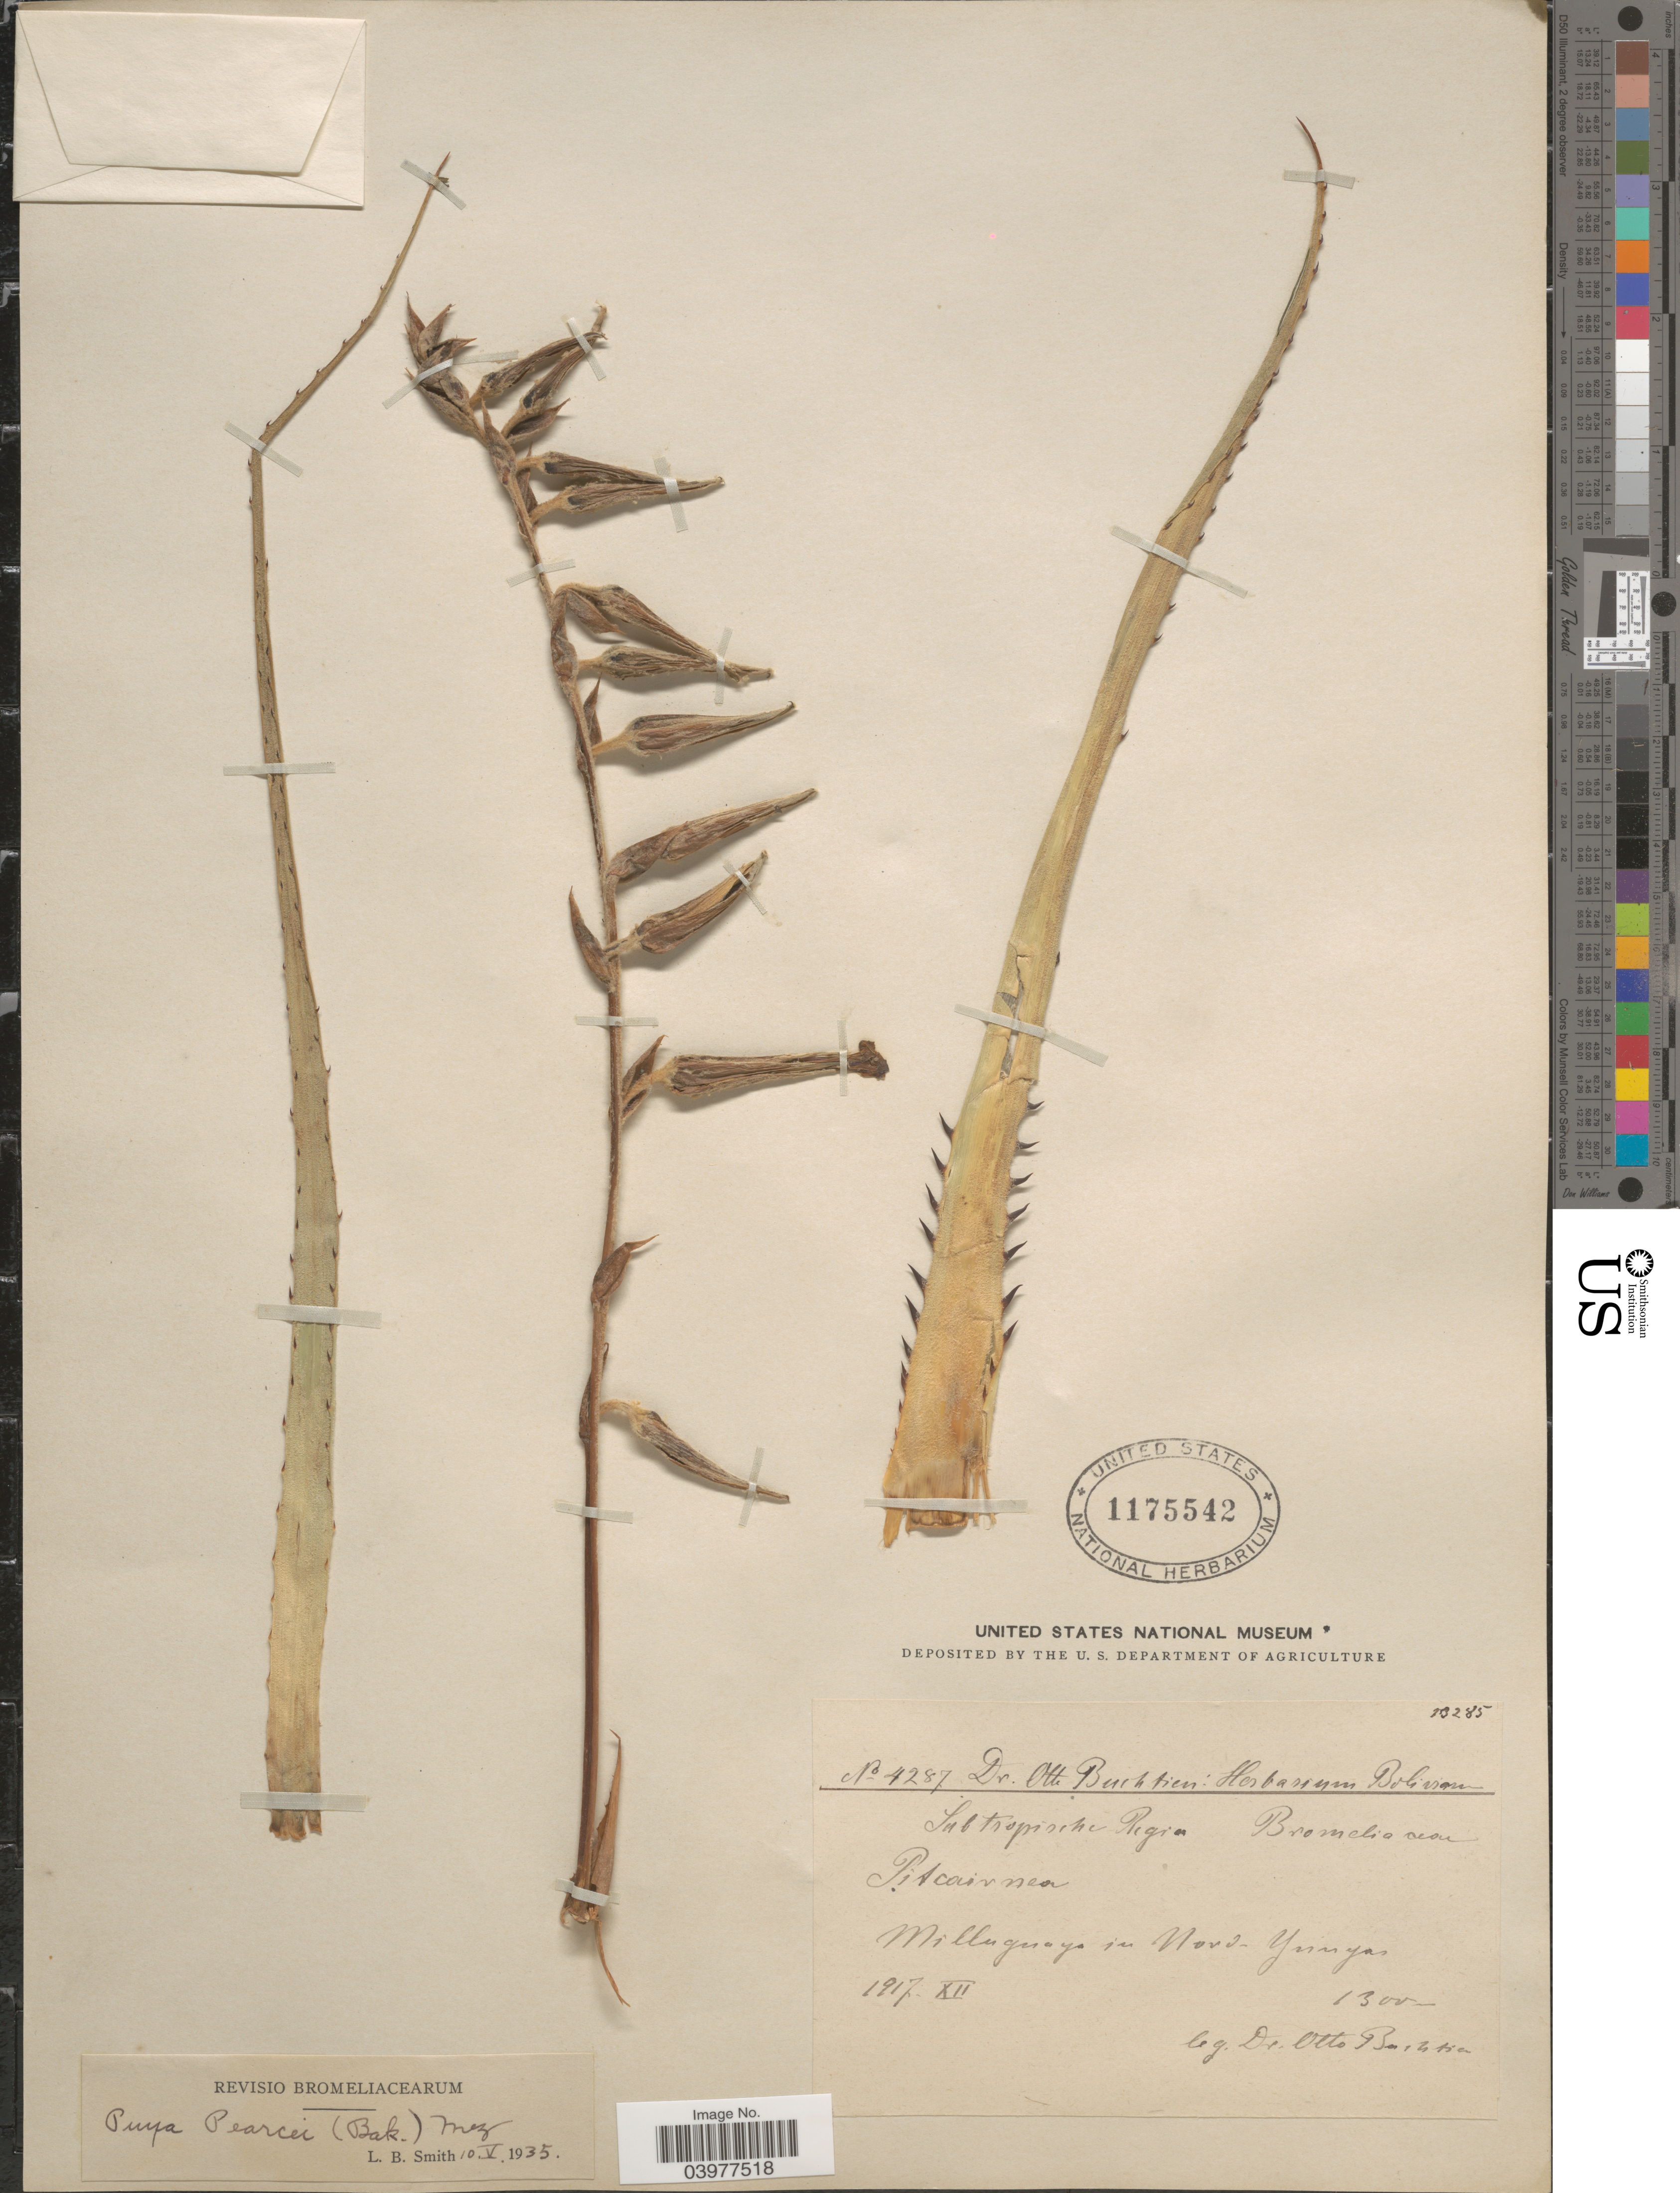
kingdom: Plantae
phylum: Tracheophyta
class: Liliopsida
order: Poales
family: Bromeliaceae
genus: Puya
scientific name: Puya pearcei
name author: (Baker) Mez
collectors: O. Buchtien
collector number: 4287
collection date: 1917-12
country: Bolivia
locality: Subtropische Region. Milluguaya in Nord-Yungas.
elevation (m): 1300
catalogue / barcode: US 1175542